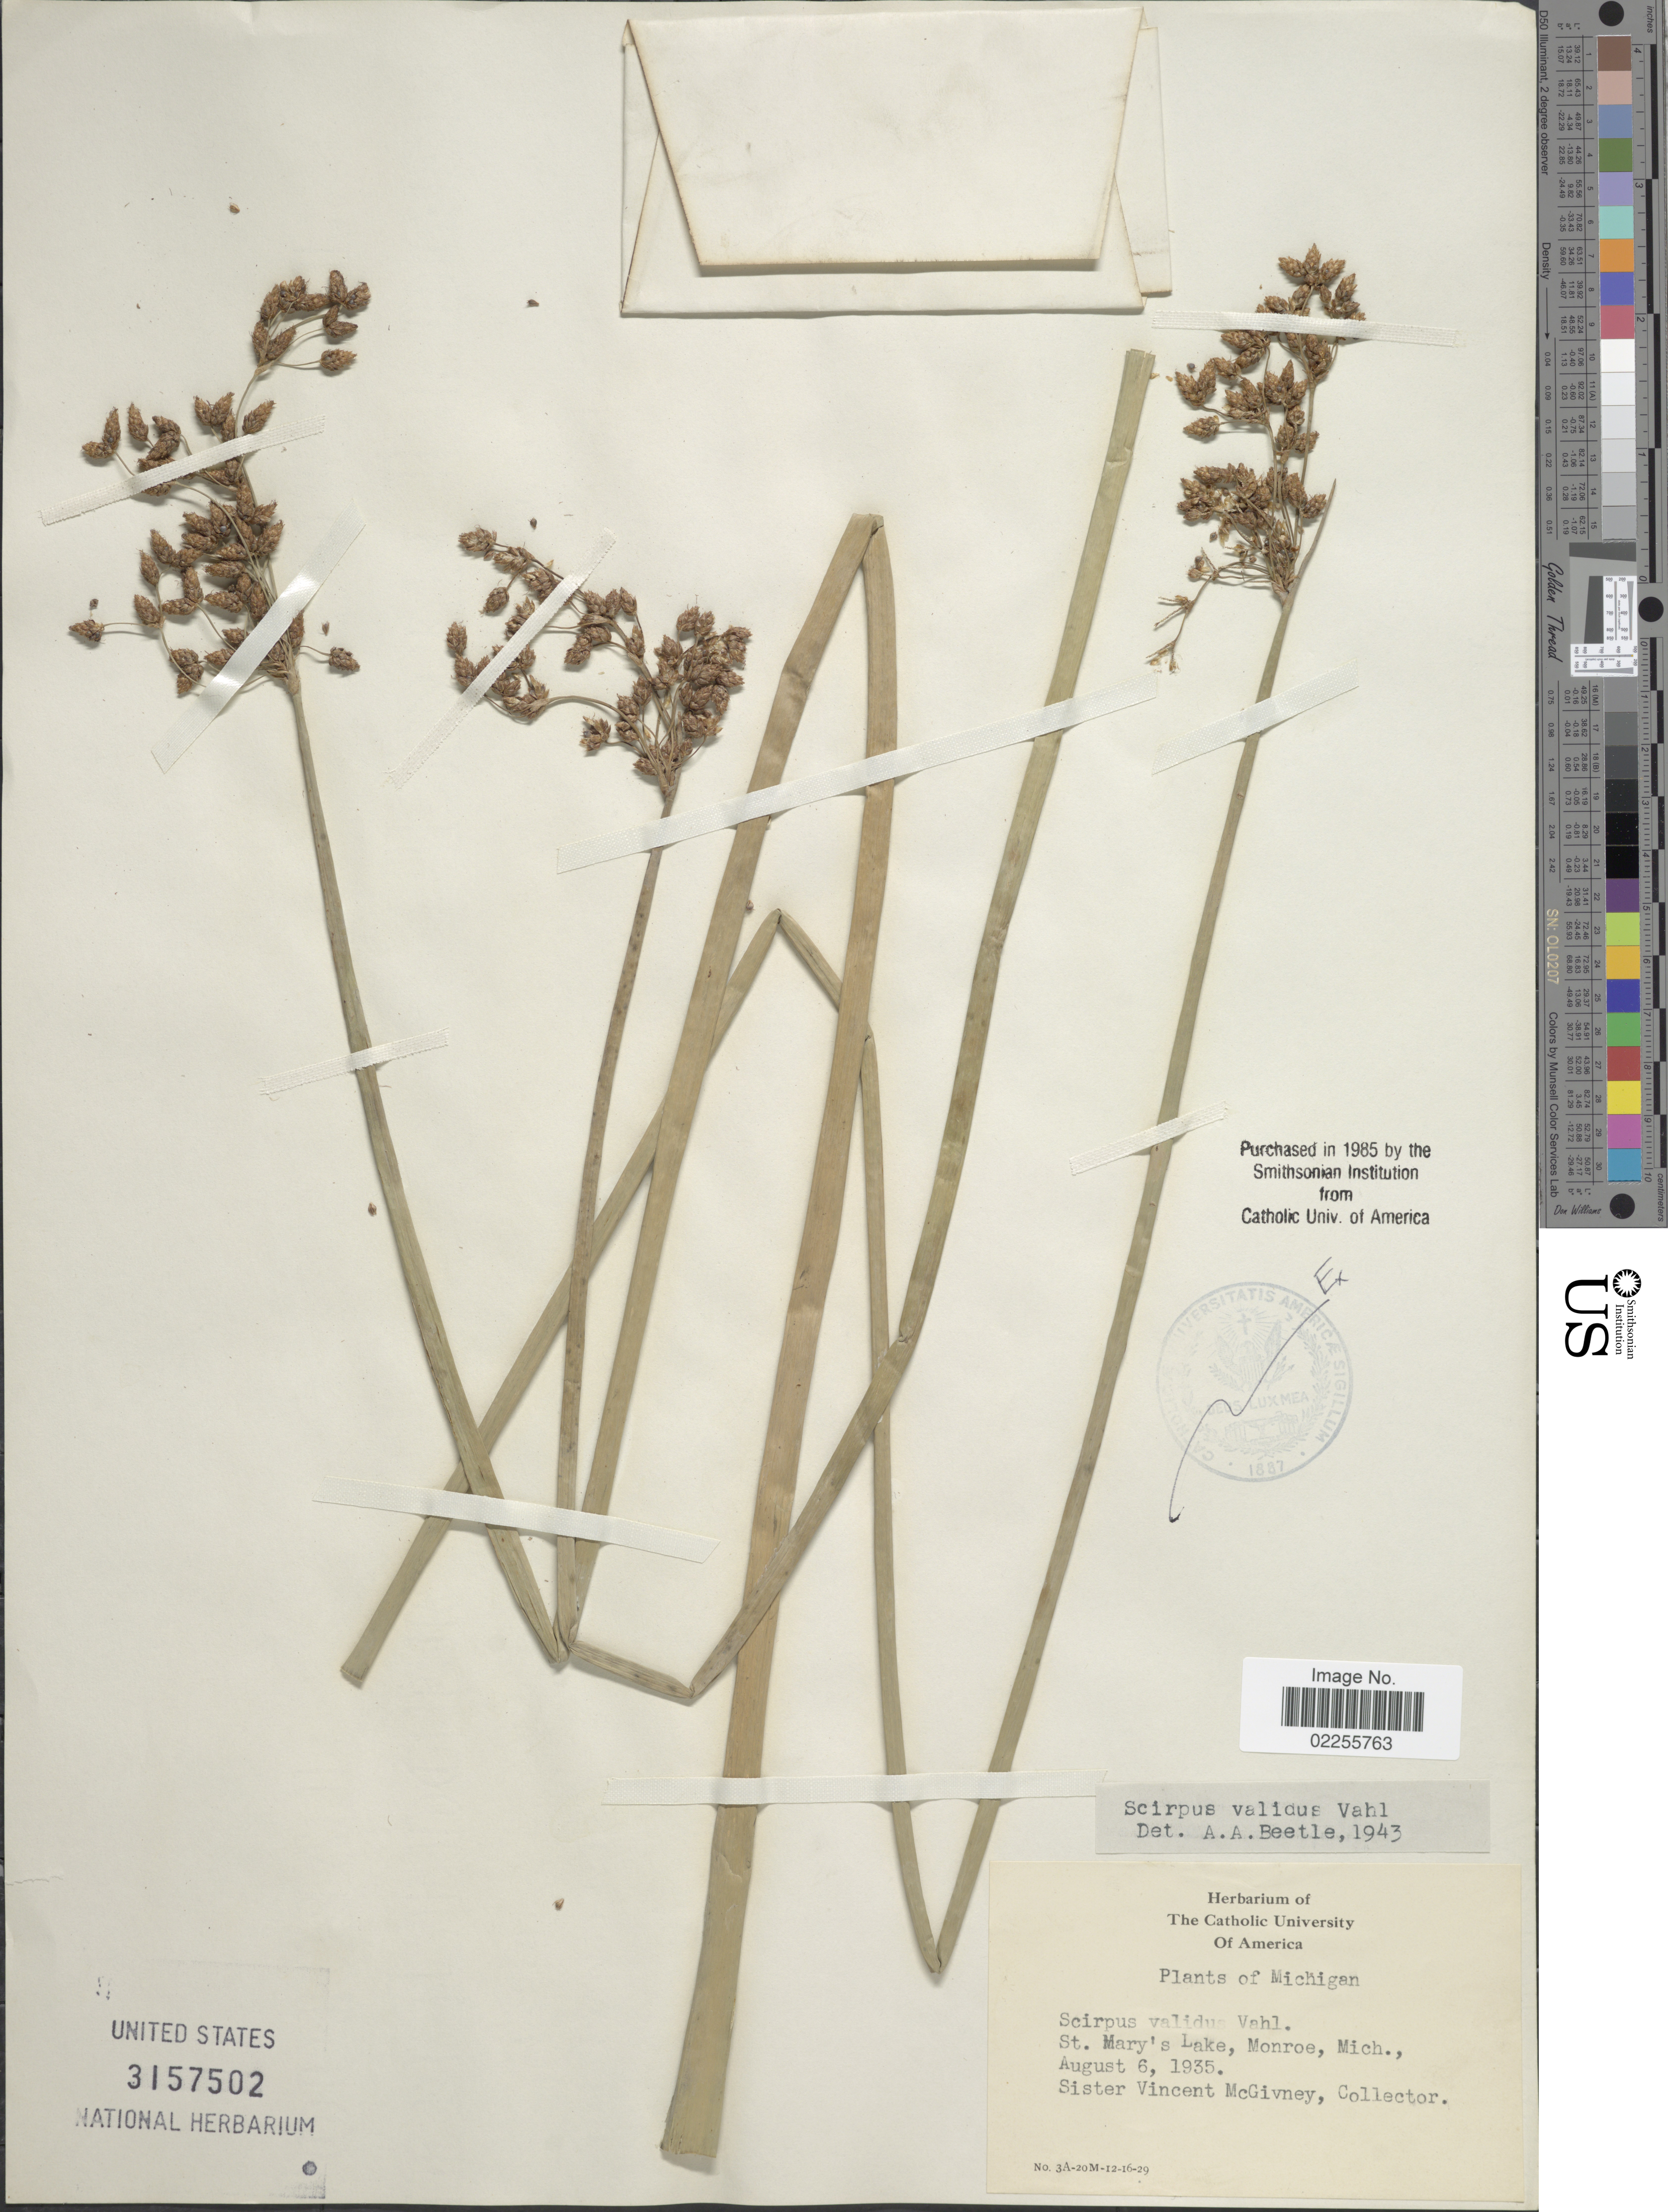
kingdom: Plantae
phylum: Tracheophyta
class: Liliopsida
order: Poales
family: Cyperaceae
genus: Schoenoplectus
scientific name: Schoenoplectus tabernaemontani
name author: (C.C. Gmel.) Palla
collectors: S. McGivney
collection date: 1935-08-06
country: United States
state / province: Michigan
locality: St. Mary's Lake, Monroe.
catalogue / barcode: US 3157502